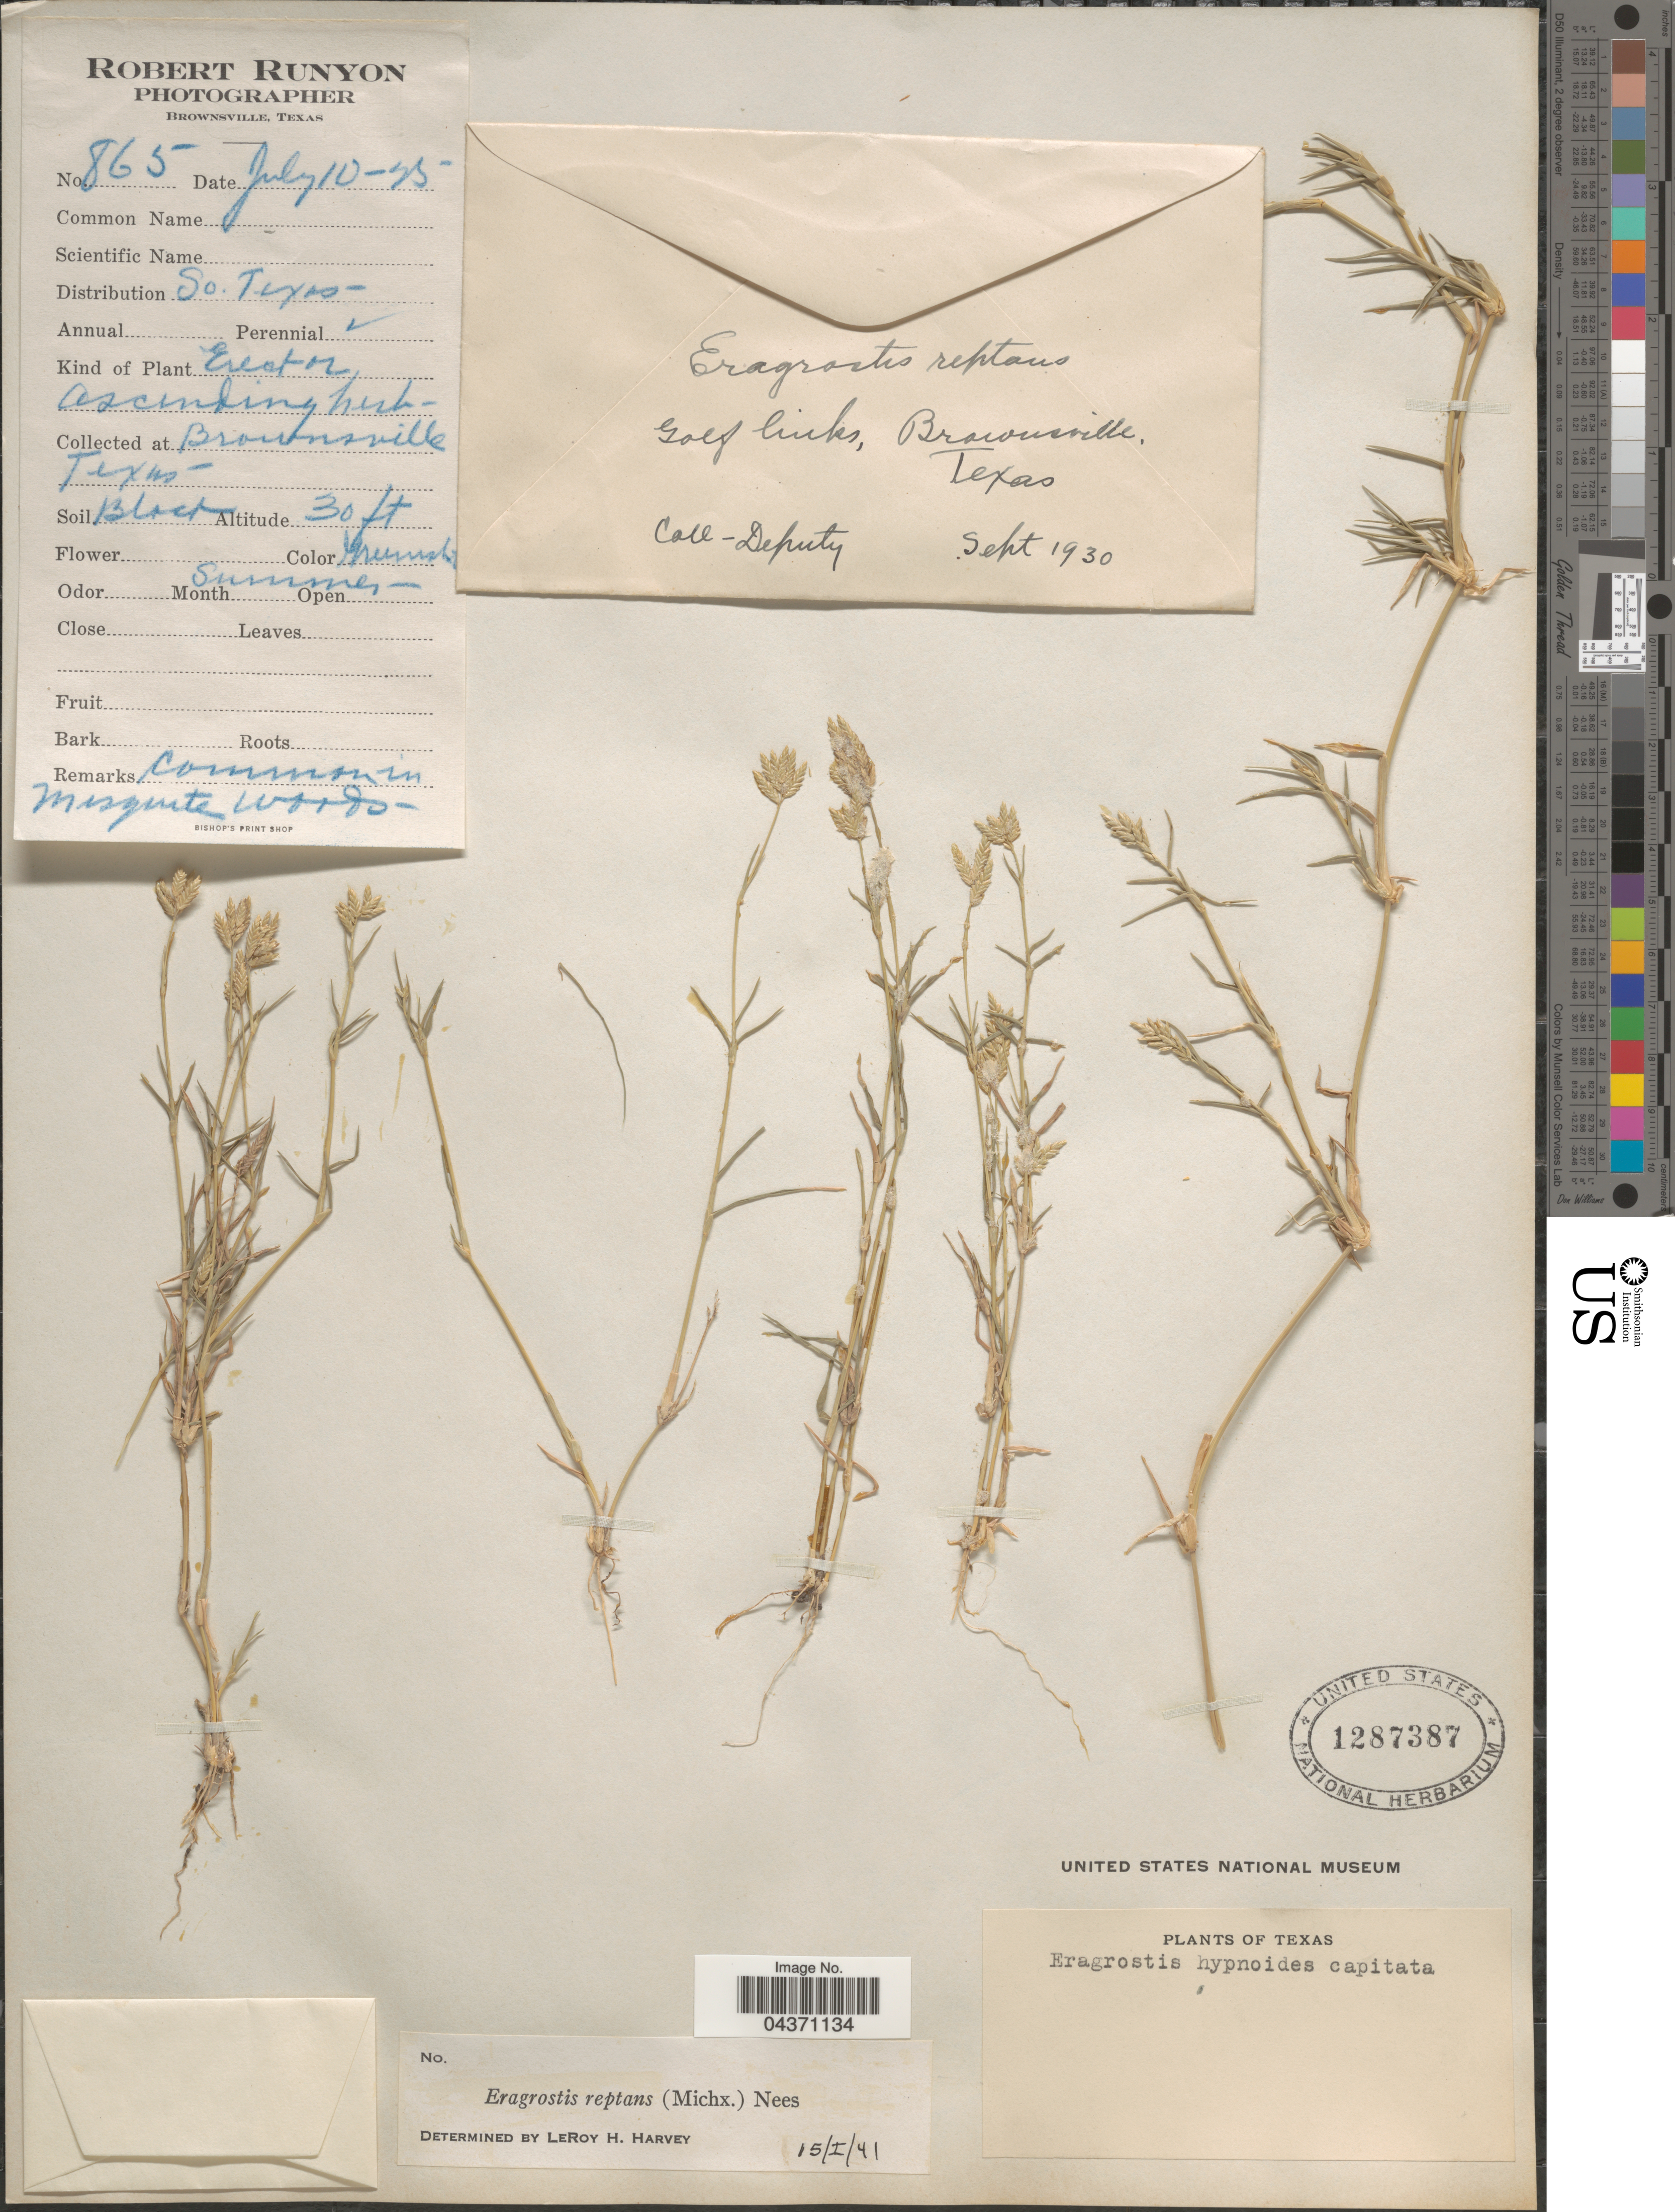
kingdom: Plantae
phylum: Tracheophyta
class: Liliopsida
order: Poales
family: Poaceae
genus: Eragrostis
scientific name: Eragrostis reptans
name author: (Michx.) Nees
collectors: Deputy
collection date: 1930-09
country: United States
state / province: Texas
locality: Golf links, Brownsville.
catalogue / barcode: US 1287387-2